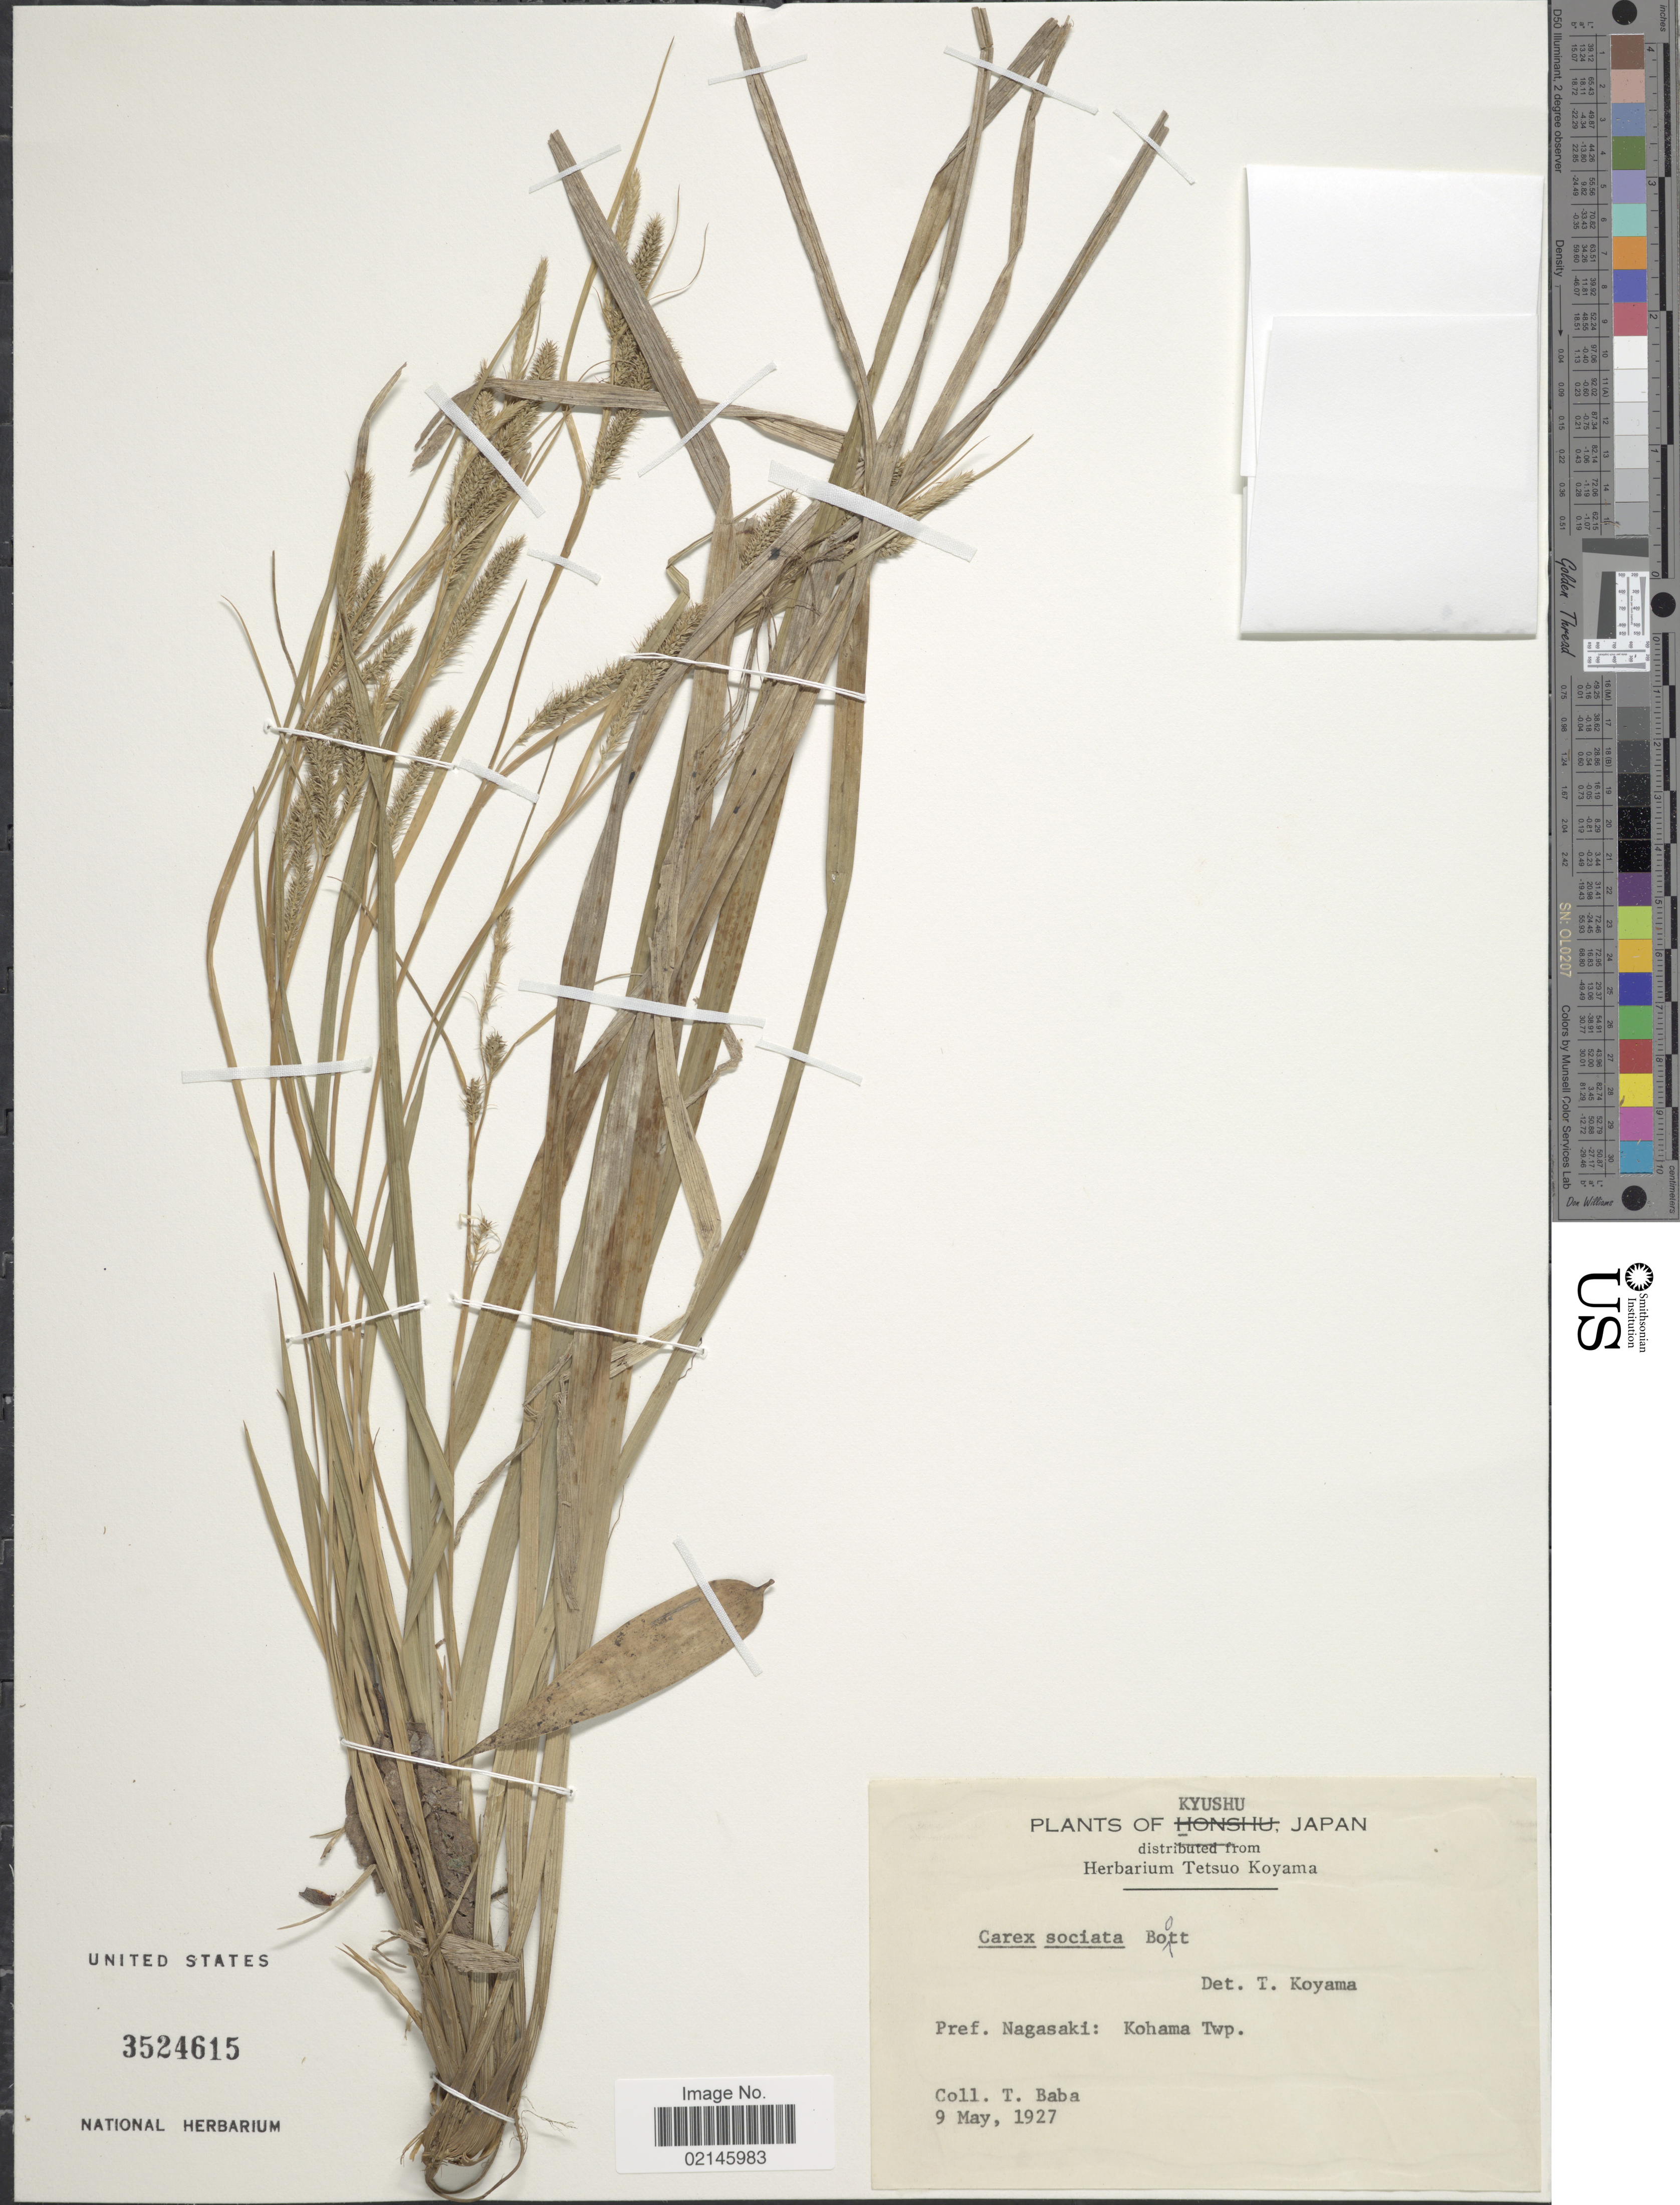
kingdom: Plantae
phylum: Tracheophyta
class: Liliopsida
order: Poales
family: Cyperaceae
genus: Carex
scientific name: Carex sociata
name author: Boott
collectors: T. Baba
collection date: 1927-05-09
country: Japan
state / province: Nagasaki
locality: Kyushu. Kohama Twp.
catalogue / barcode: US 3524615